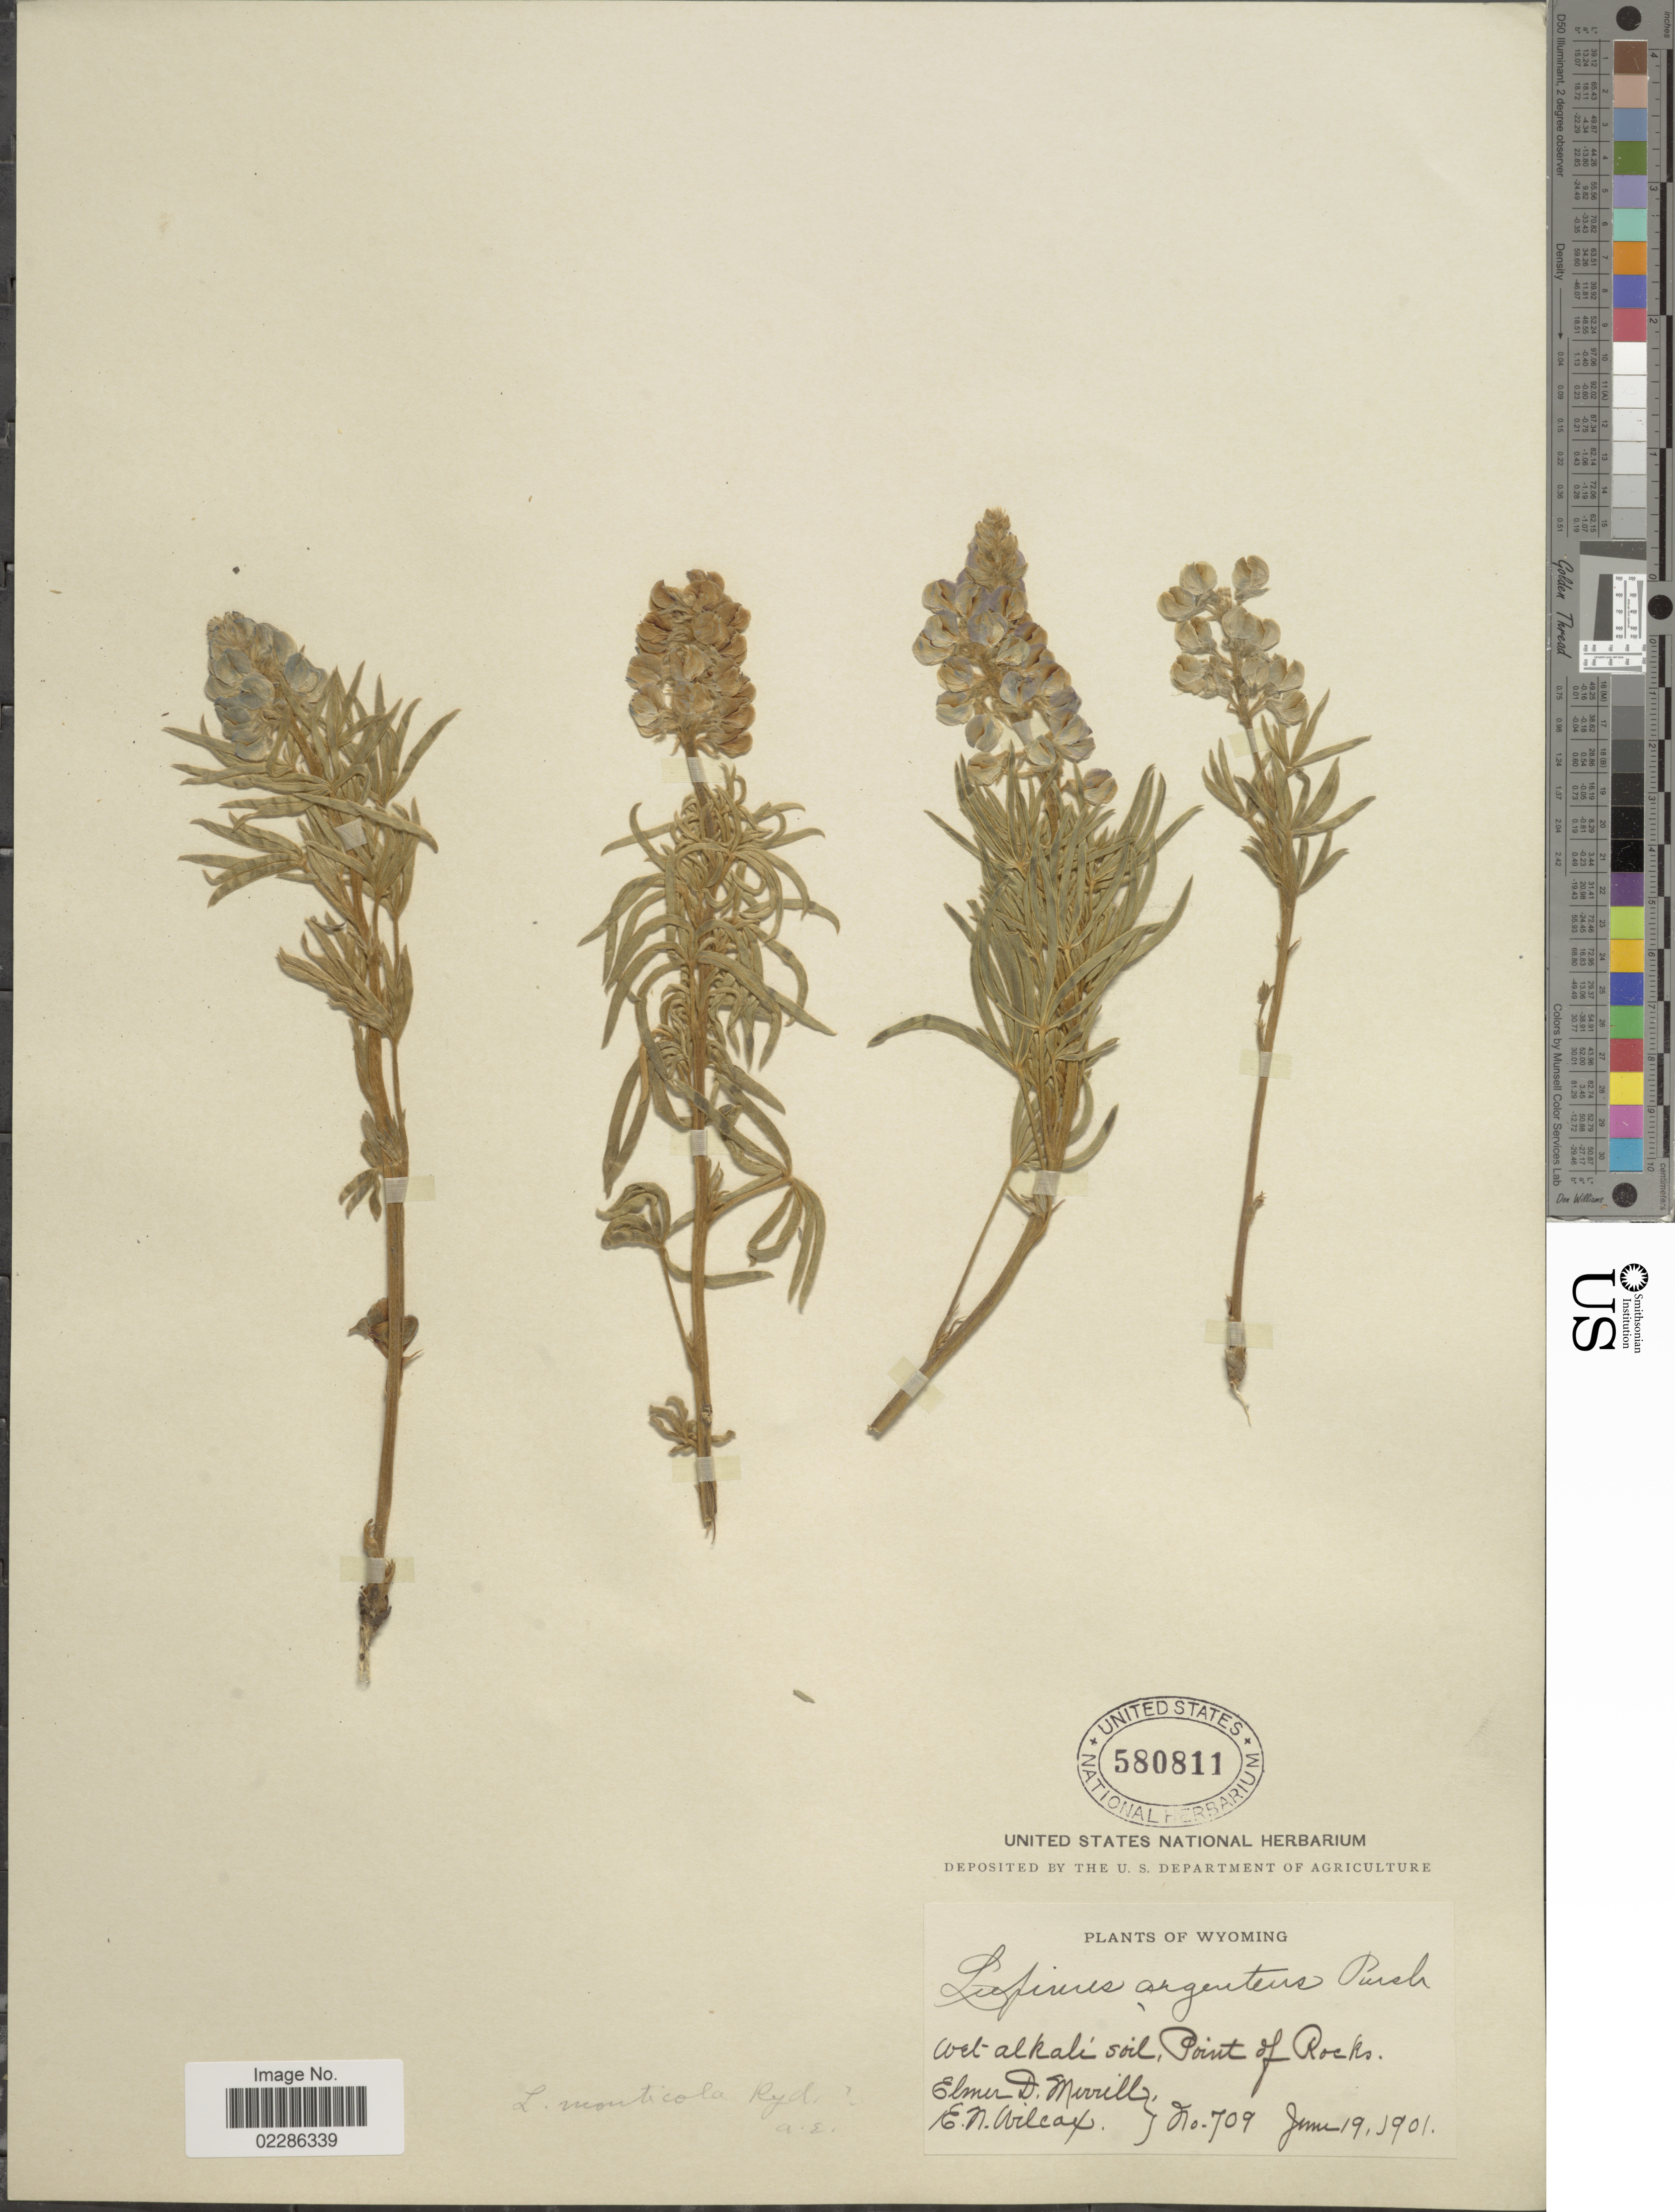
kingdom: Plantae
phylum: Tracheophyta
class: Magnoliopsida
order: Fabales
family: Fabaceae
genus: Lupinus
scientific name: Lupinus monticola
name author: Rydb.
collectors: E. D. Merrill & E. Wilcox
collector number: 709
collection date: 1901-06-19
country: United States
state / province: Wyoming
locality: Wet alkale soil, Point of Rocks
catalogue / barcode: US 580811